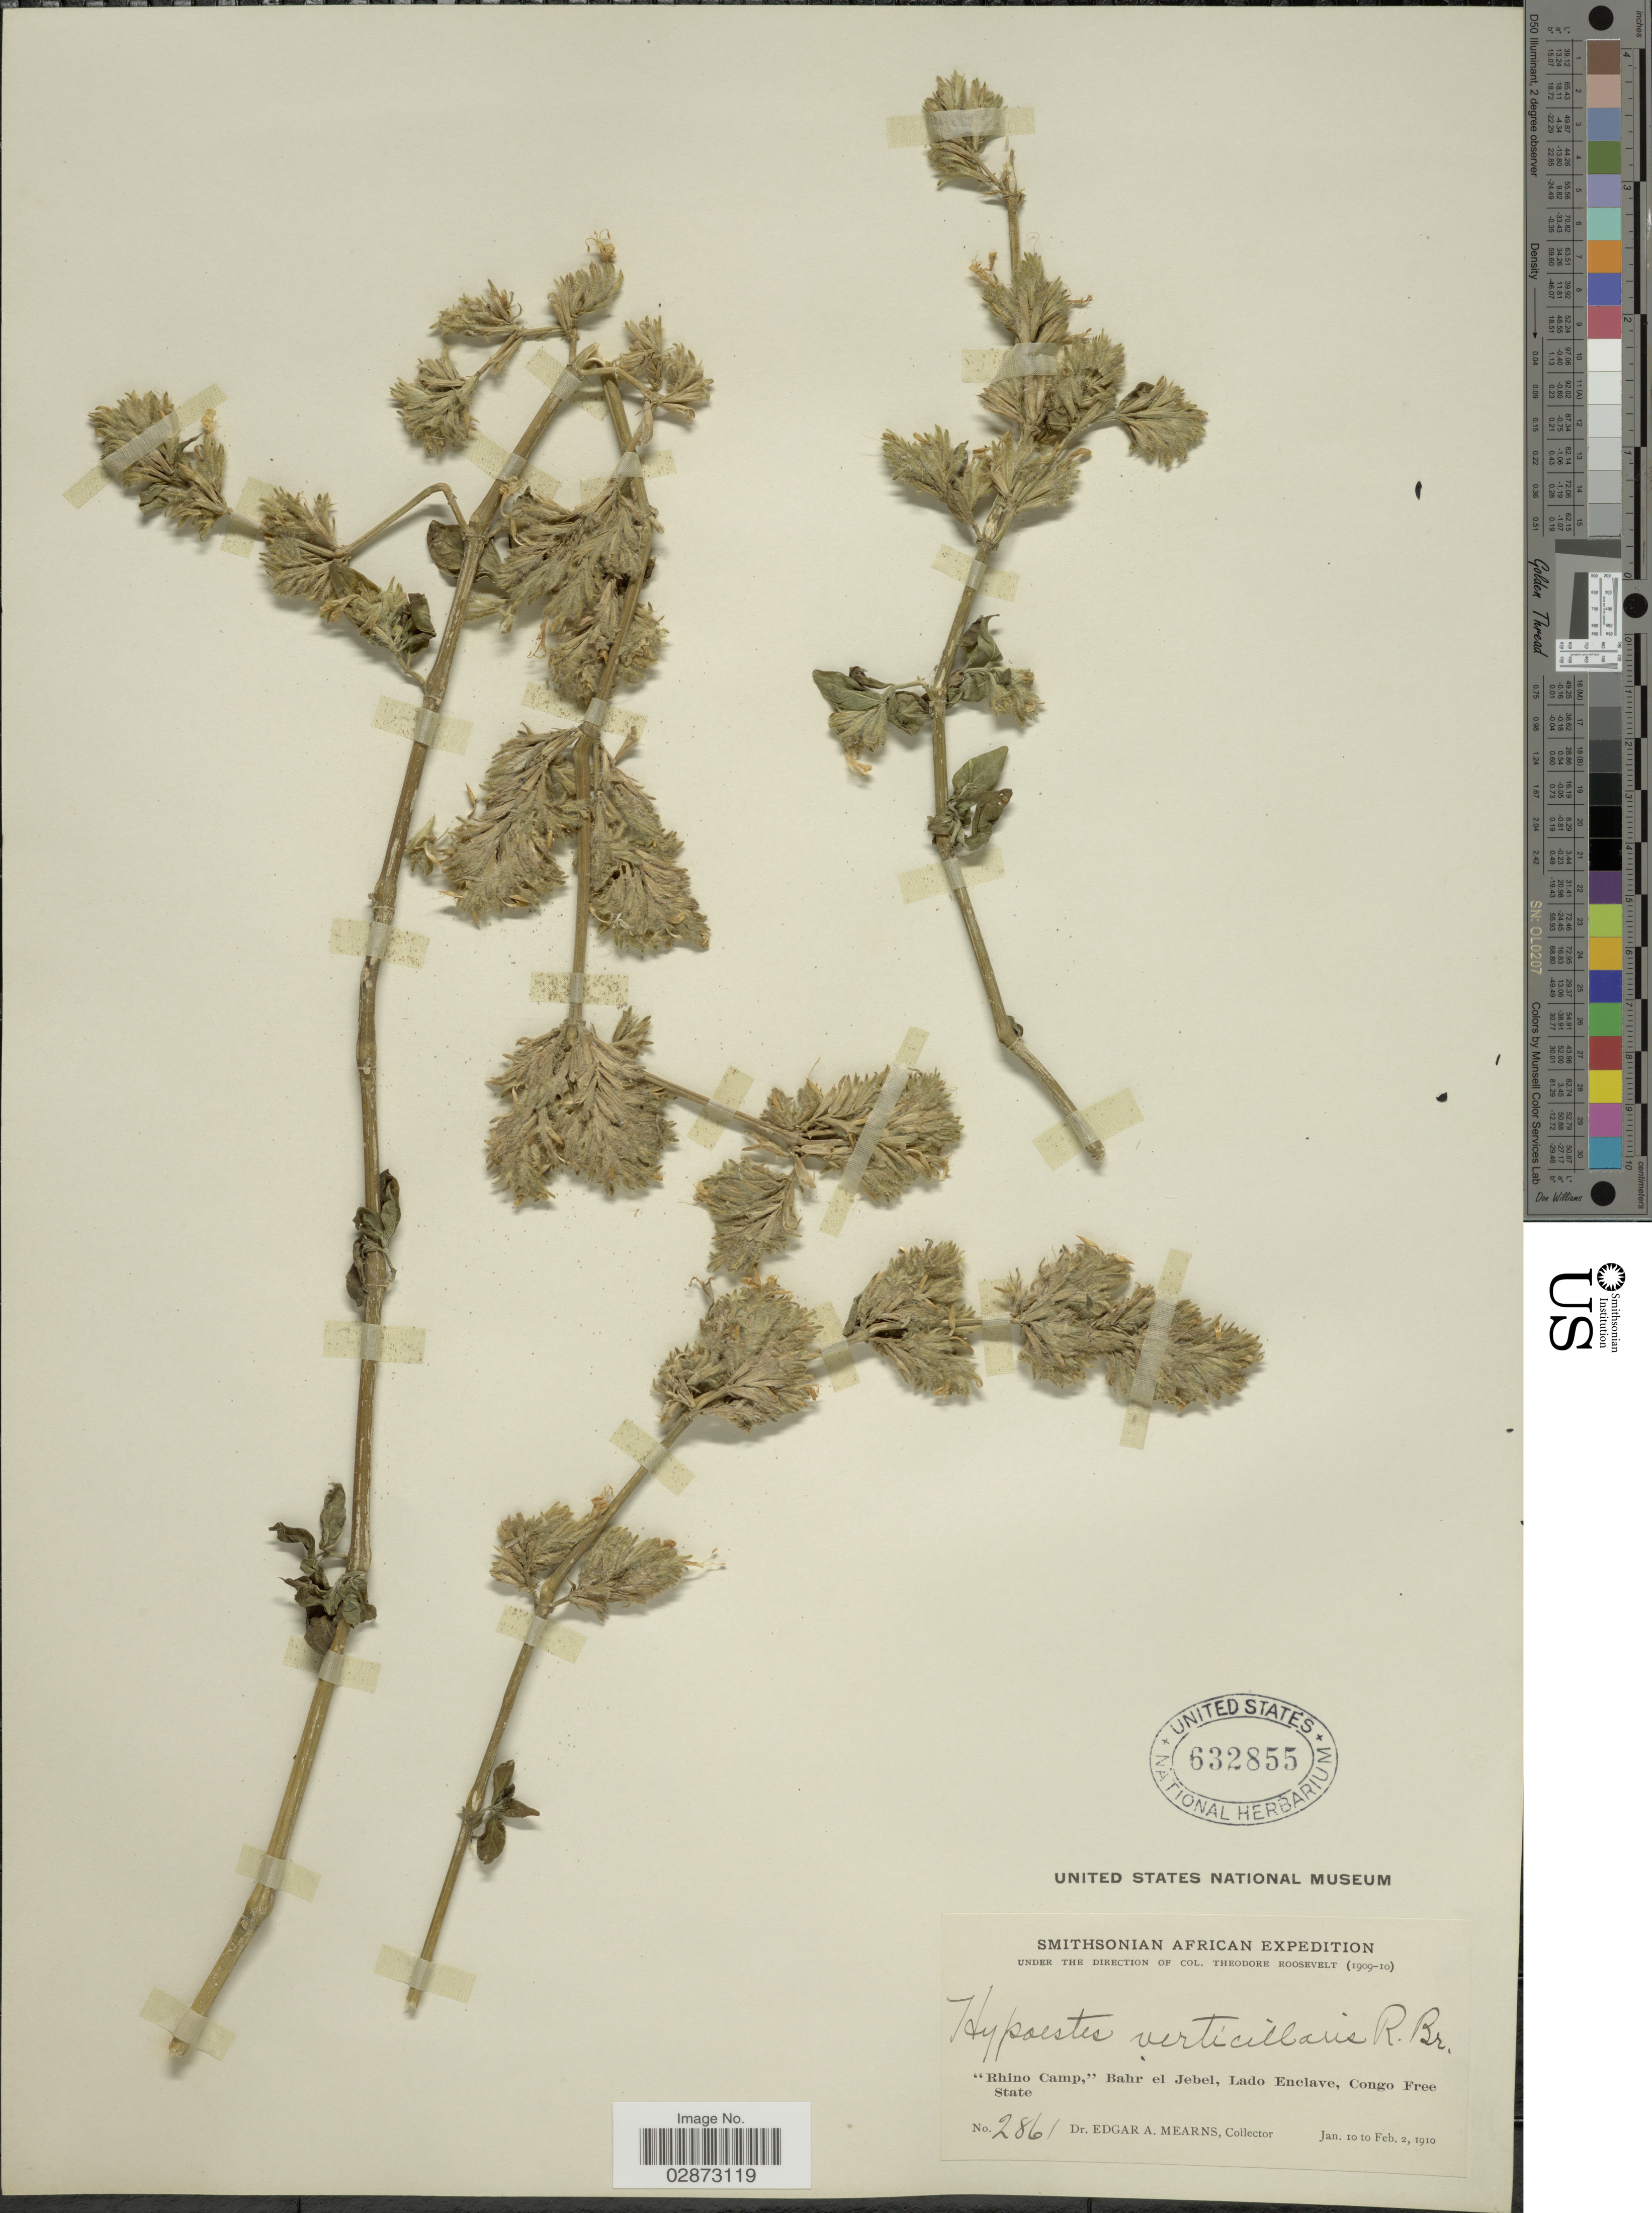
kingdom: Plantae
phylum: Tracheophyta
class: Magnoliopsida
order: Lamiales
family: Acanthaceae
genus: Hypoestes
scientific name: Hypoestes verticillaris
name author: (L. f.) Sol.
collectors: E. A. Mearns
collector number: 2861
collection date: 1910-01-10/1910-02-02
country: Congo, Democratic Republic of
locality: Rhino Camp,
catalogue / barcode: US 632855